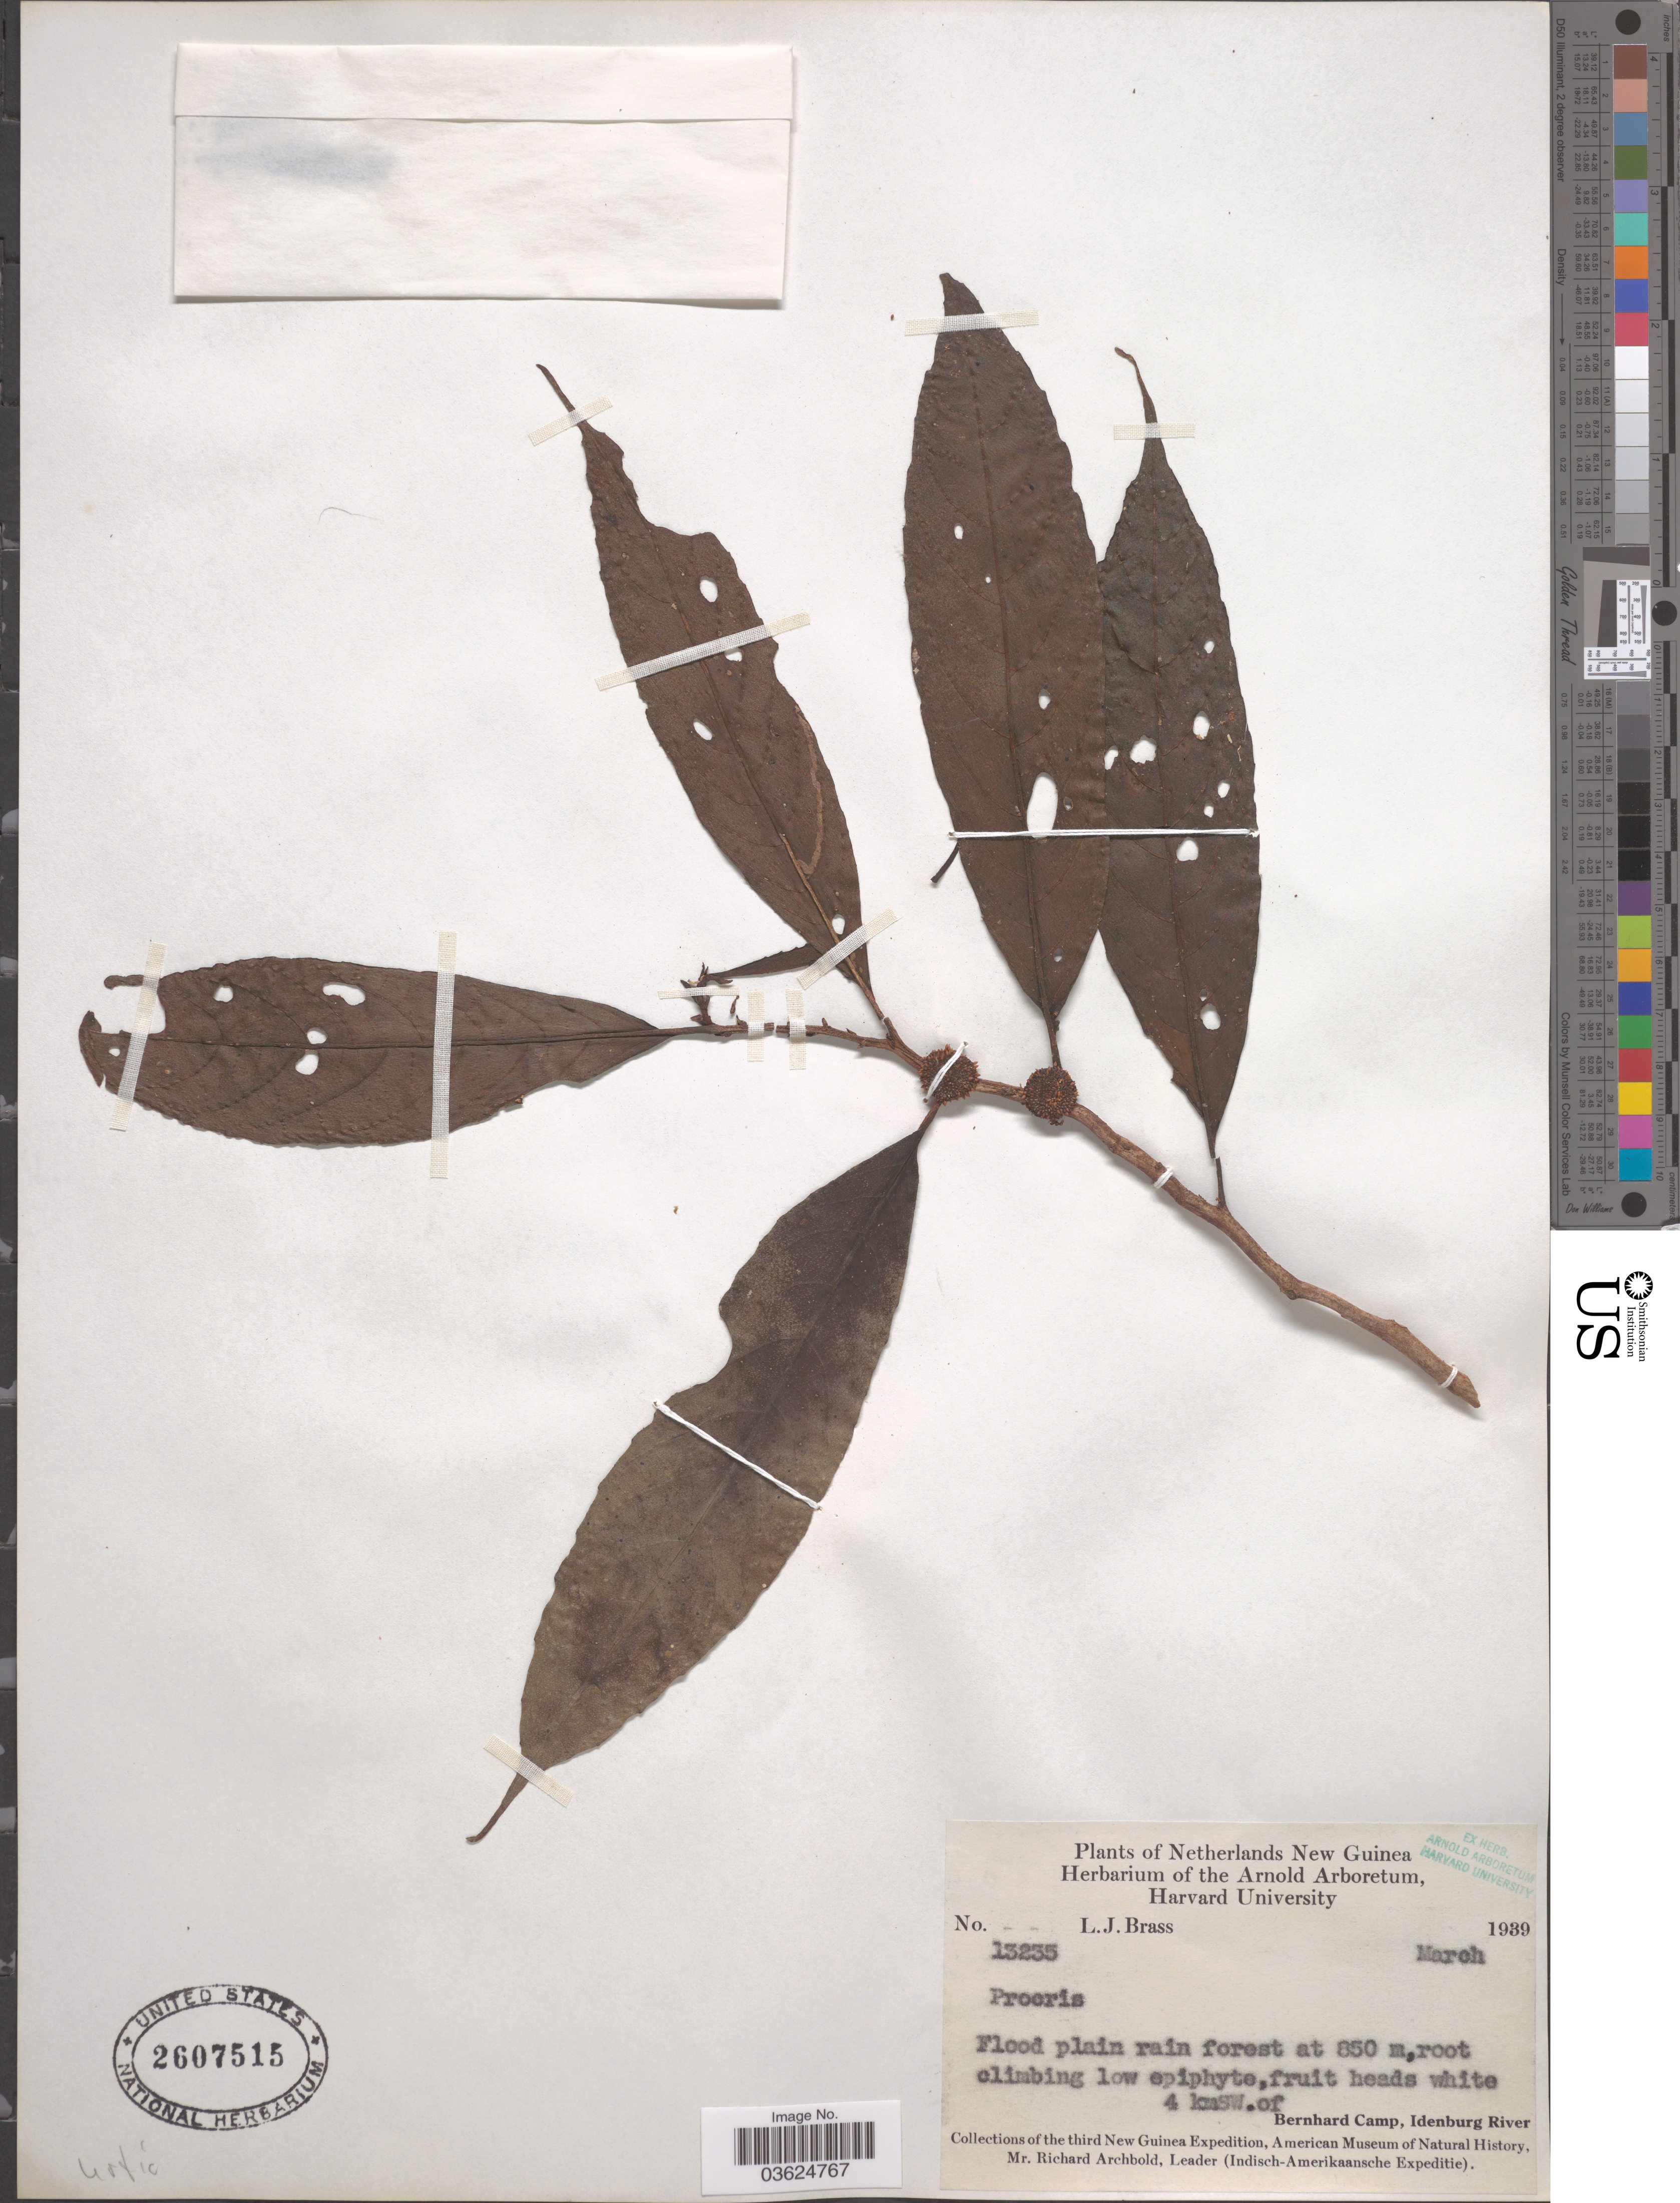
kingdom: Plantae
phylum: Tracheophyta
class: Magnoliopsida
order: Rosales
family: Urticaceae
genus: Procris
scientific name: Procris sp.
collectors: L. J. Brass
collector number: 13235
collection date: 1939-03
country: Indonesia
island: New Guinea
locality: Netherlands New Guinea. 4 km SW. of Bernhard Camp, Idenburg River.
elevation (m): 850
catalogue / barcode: US 2607515